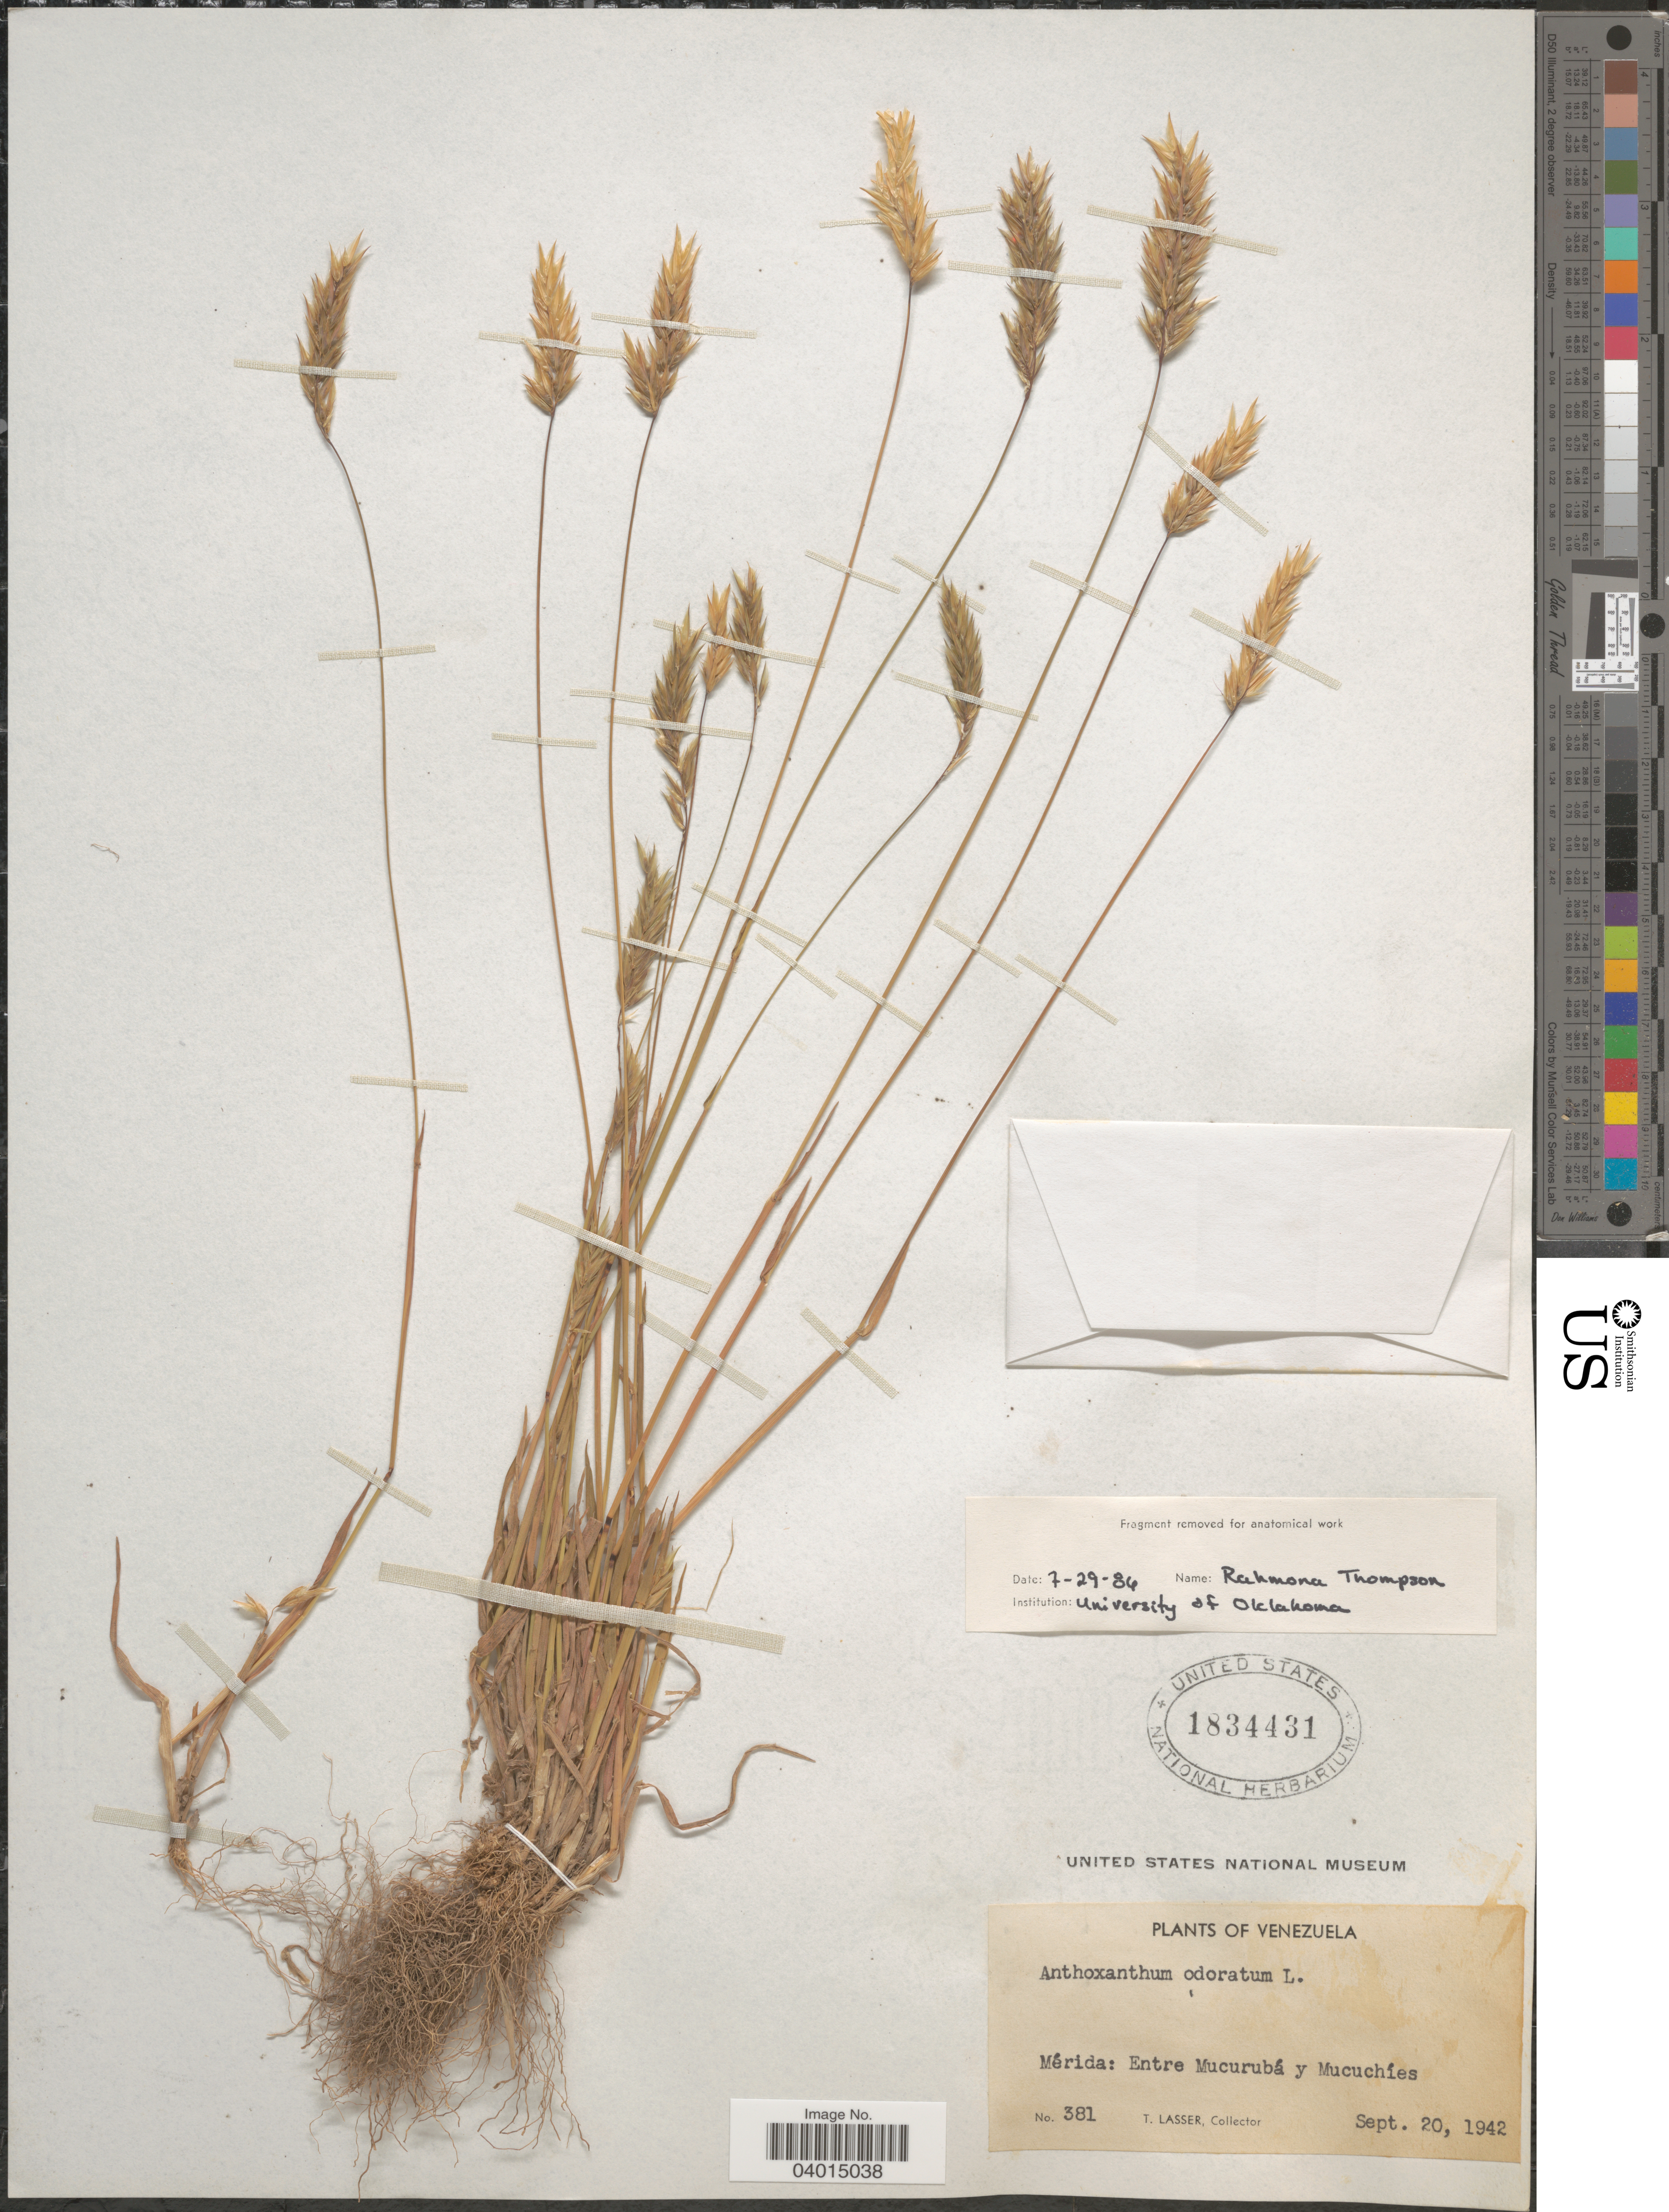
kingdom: Plantae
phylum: Tracheophyta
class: Liliopsida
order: Poales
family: Poaceae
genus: Anthoxanthum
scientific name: Anthoxanthum odoratum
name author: L.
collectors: T. Lasser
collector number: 381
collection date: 1942-09-20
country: Venezuela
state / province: Merida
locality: Entre Mucurubá y Mucuchíes.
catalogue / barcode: US 1834431